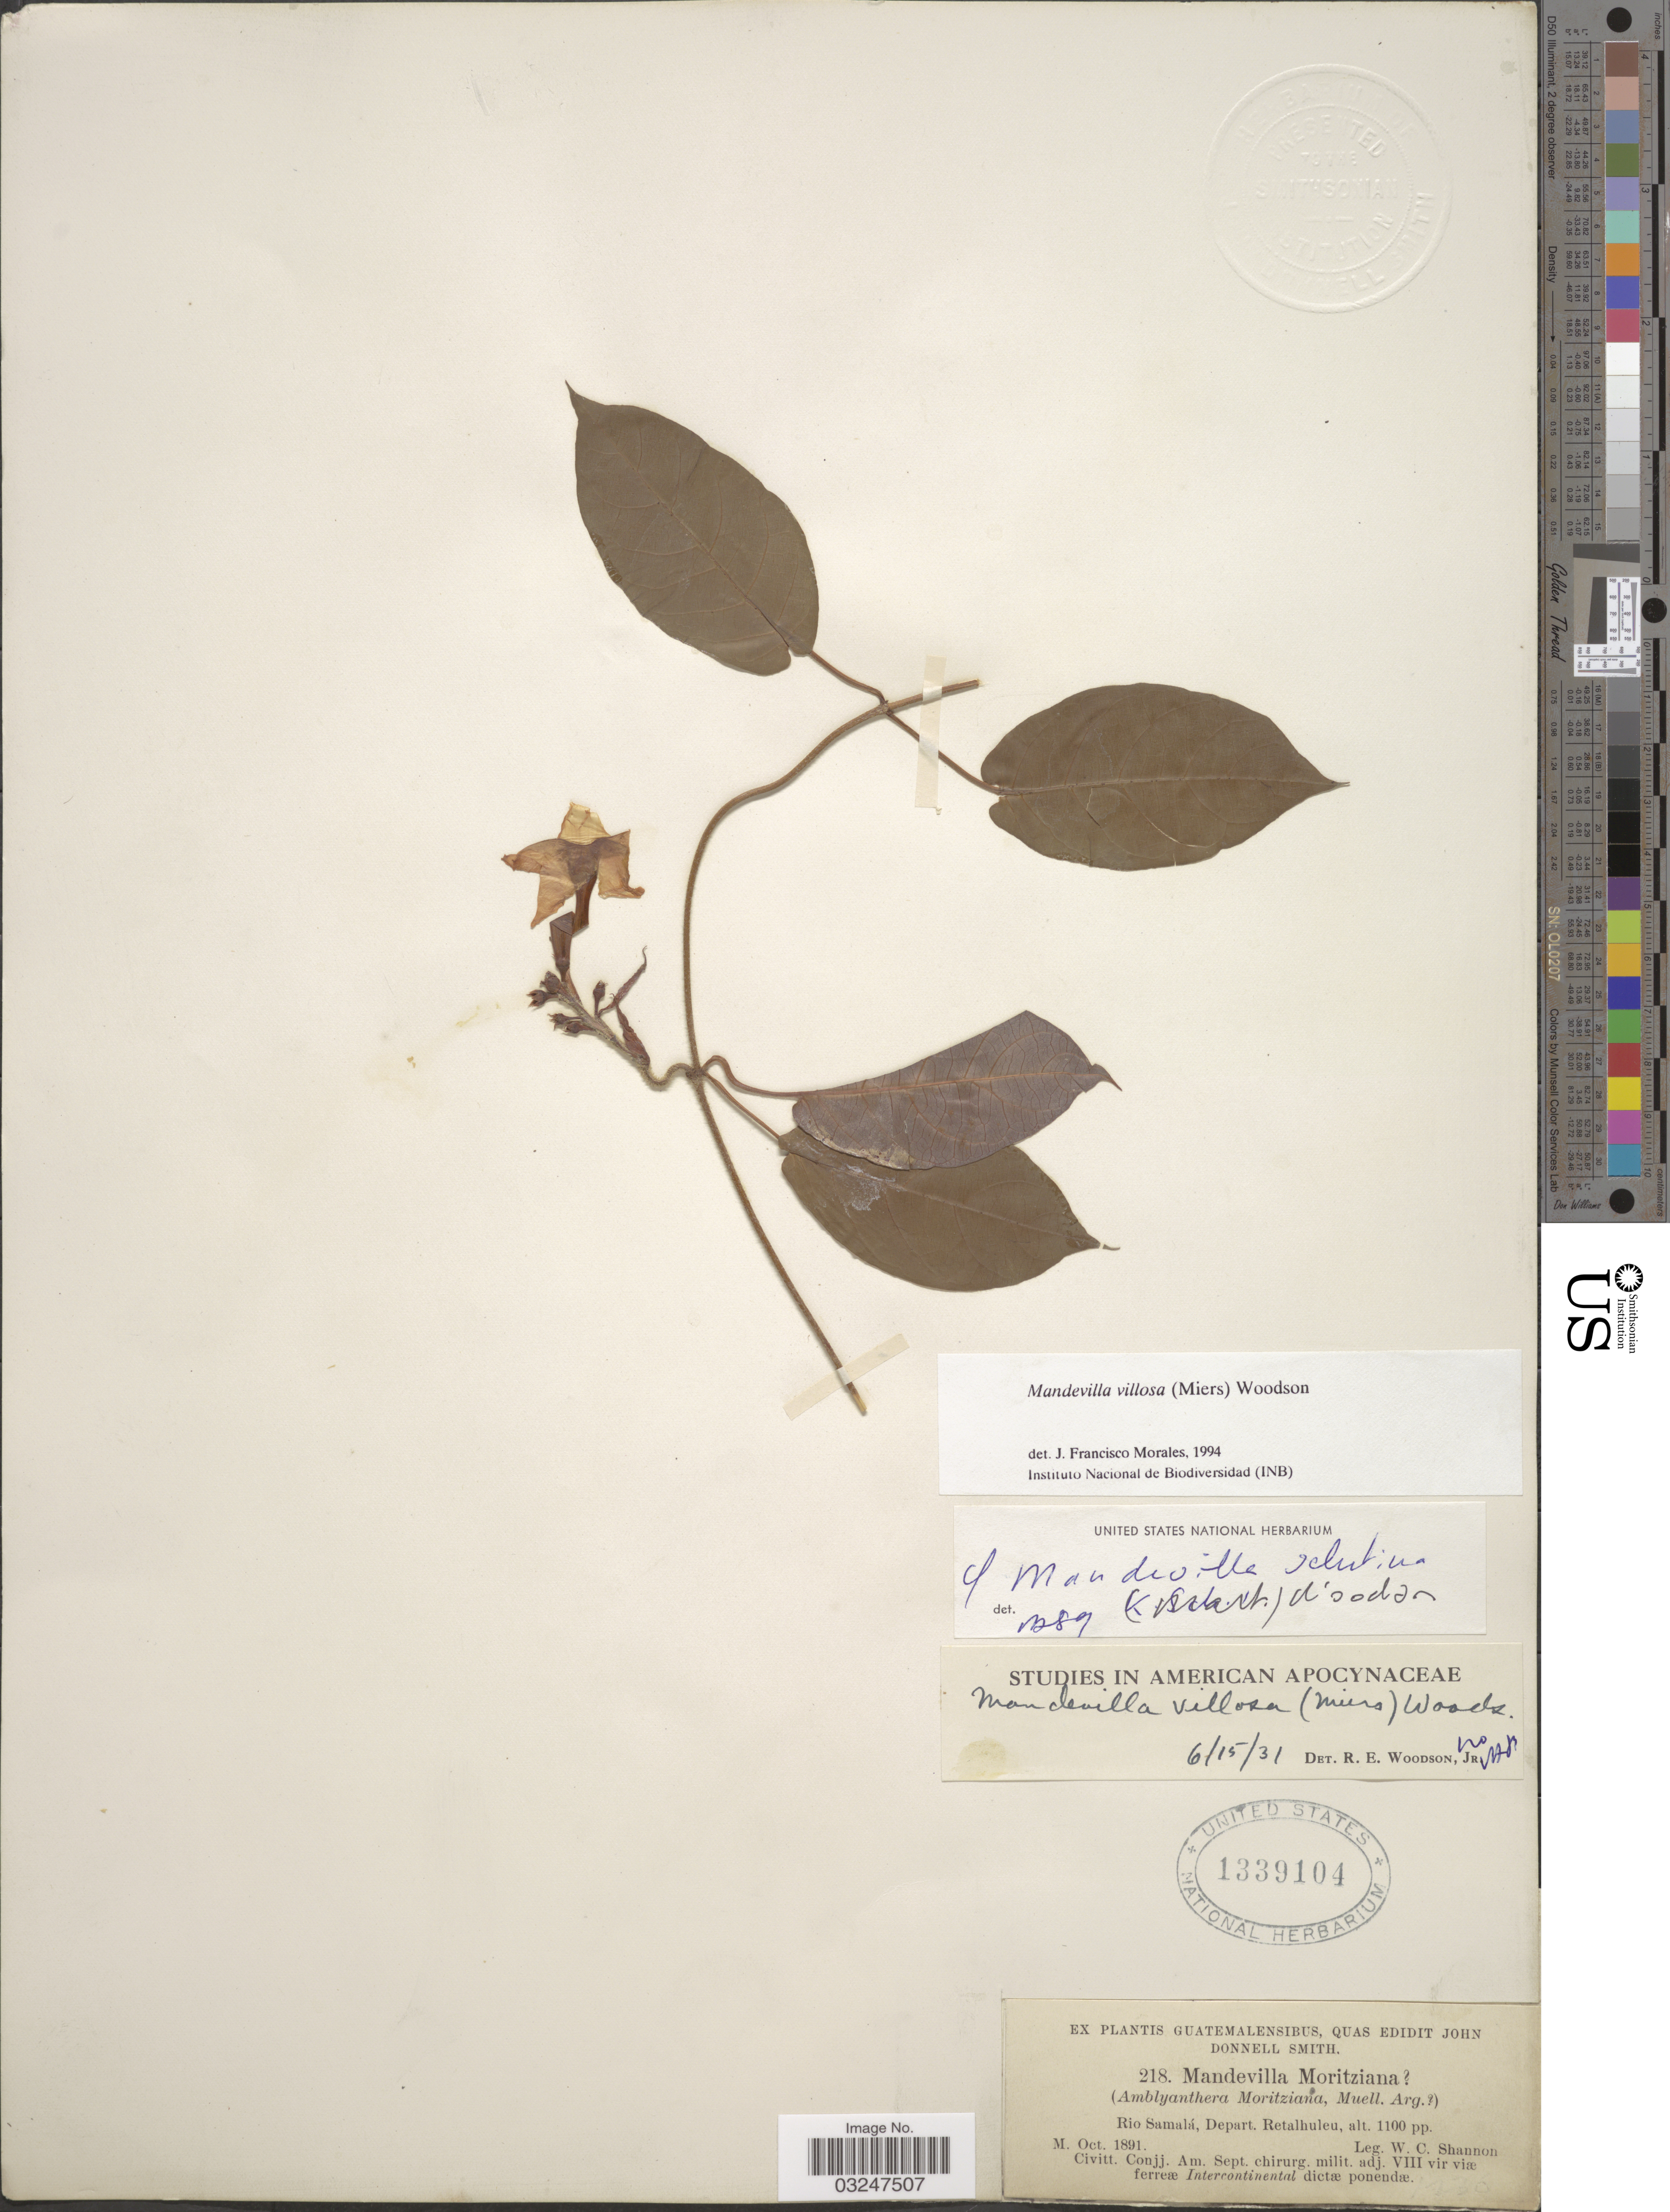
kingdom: Plantae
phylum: Tracheophyta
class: Magnoliopsida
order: Gentianales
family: Apocynaceae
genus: Mandevilla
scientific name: Mandevilla villosa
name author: (Miers) Woodson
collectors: W. C. Shannon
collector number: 218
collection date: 1891-10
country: Guatemala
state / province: Retalhuleu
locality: Rio Samalá, Depart. Retalhuleu.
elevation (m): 335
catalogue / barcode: US 1339104